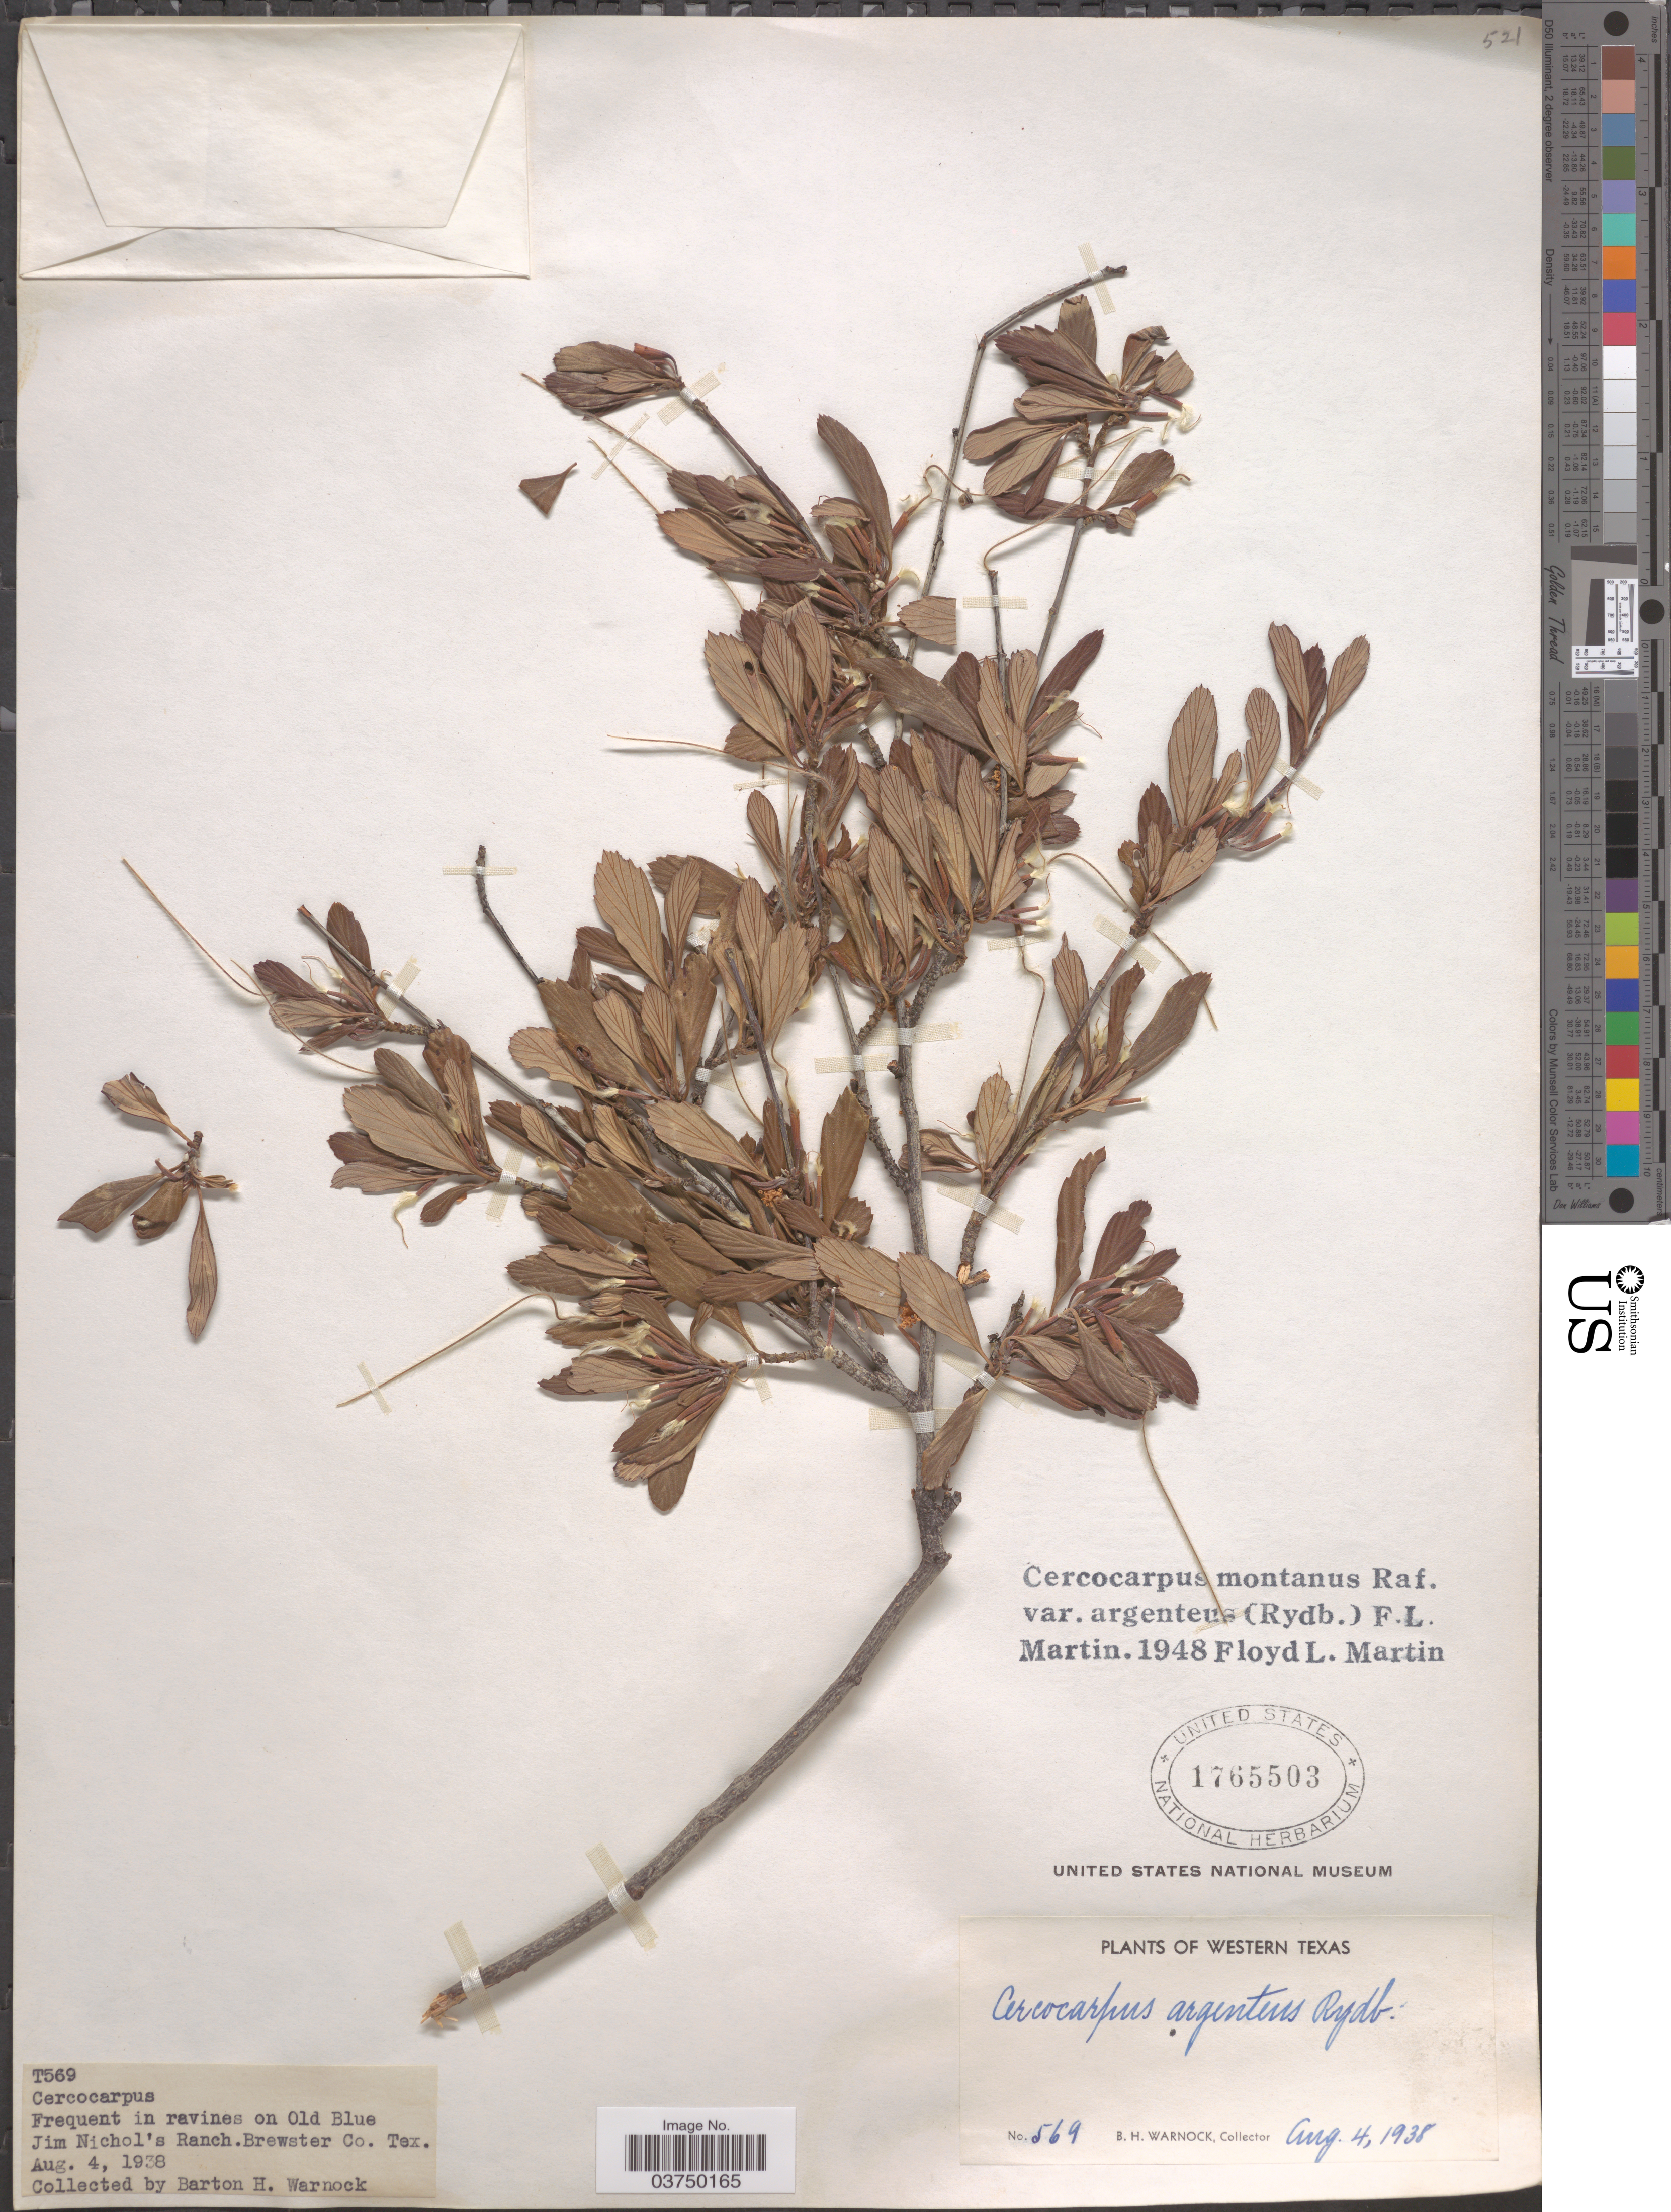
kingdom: Plantae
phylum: Tracheophyta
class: Magnoliopsida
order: Rosales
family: Rosaceae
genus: Cercocarpus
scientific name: Cercocarpus montanus var. argenteus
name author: (Rydb.) F.L. Martin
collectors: B. H. Warnock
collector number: T569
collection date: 1938-08-04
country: United States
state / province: Texas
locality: Western Texas. In ravines on Old Blue Jim Nichol's Ranch.Brewster Co.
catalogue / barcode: US 1765503